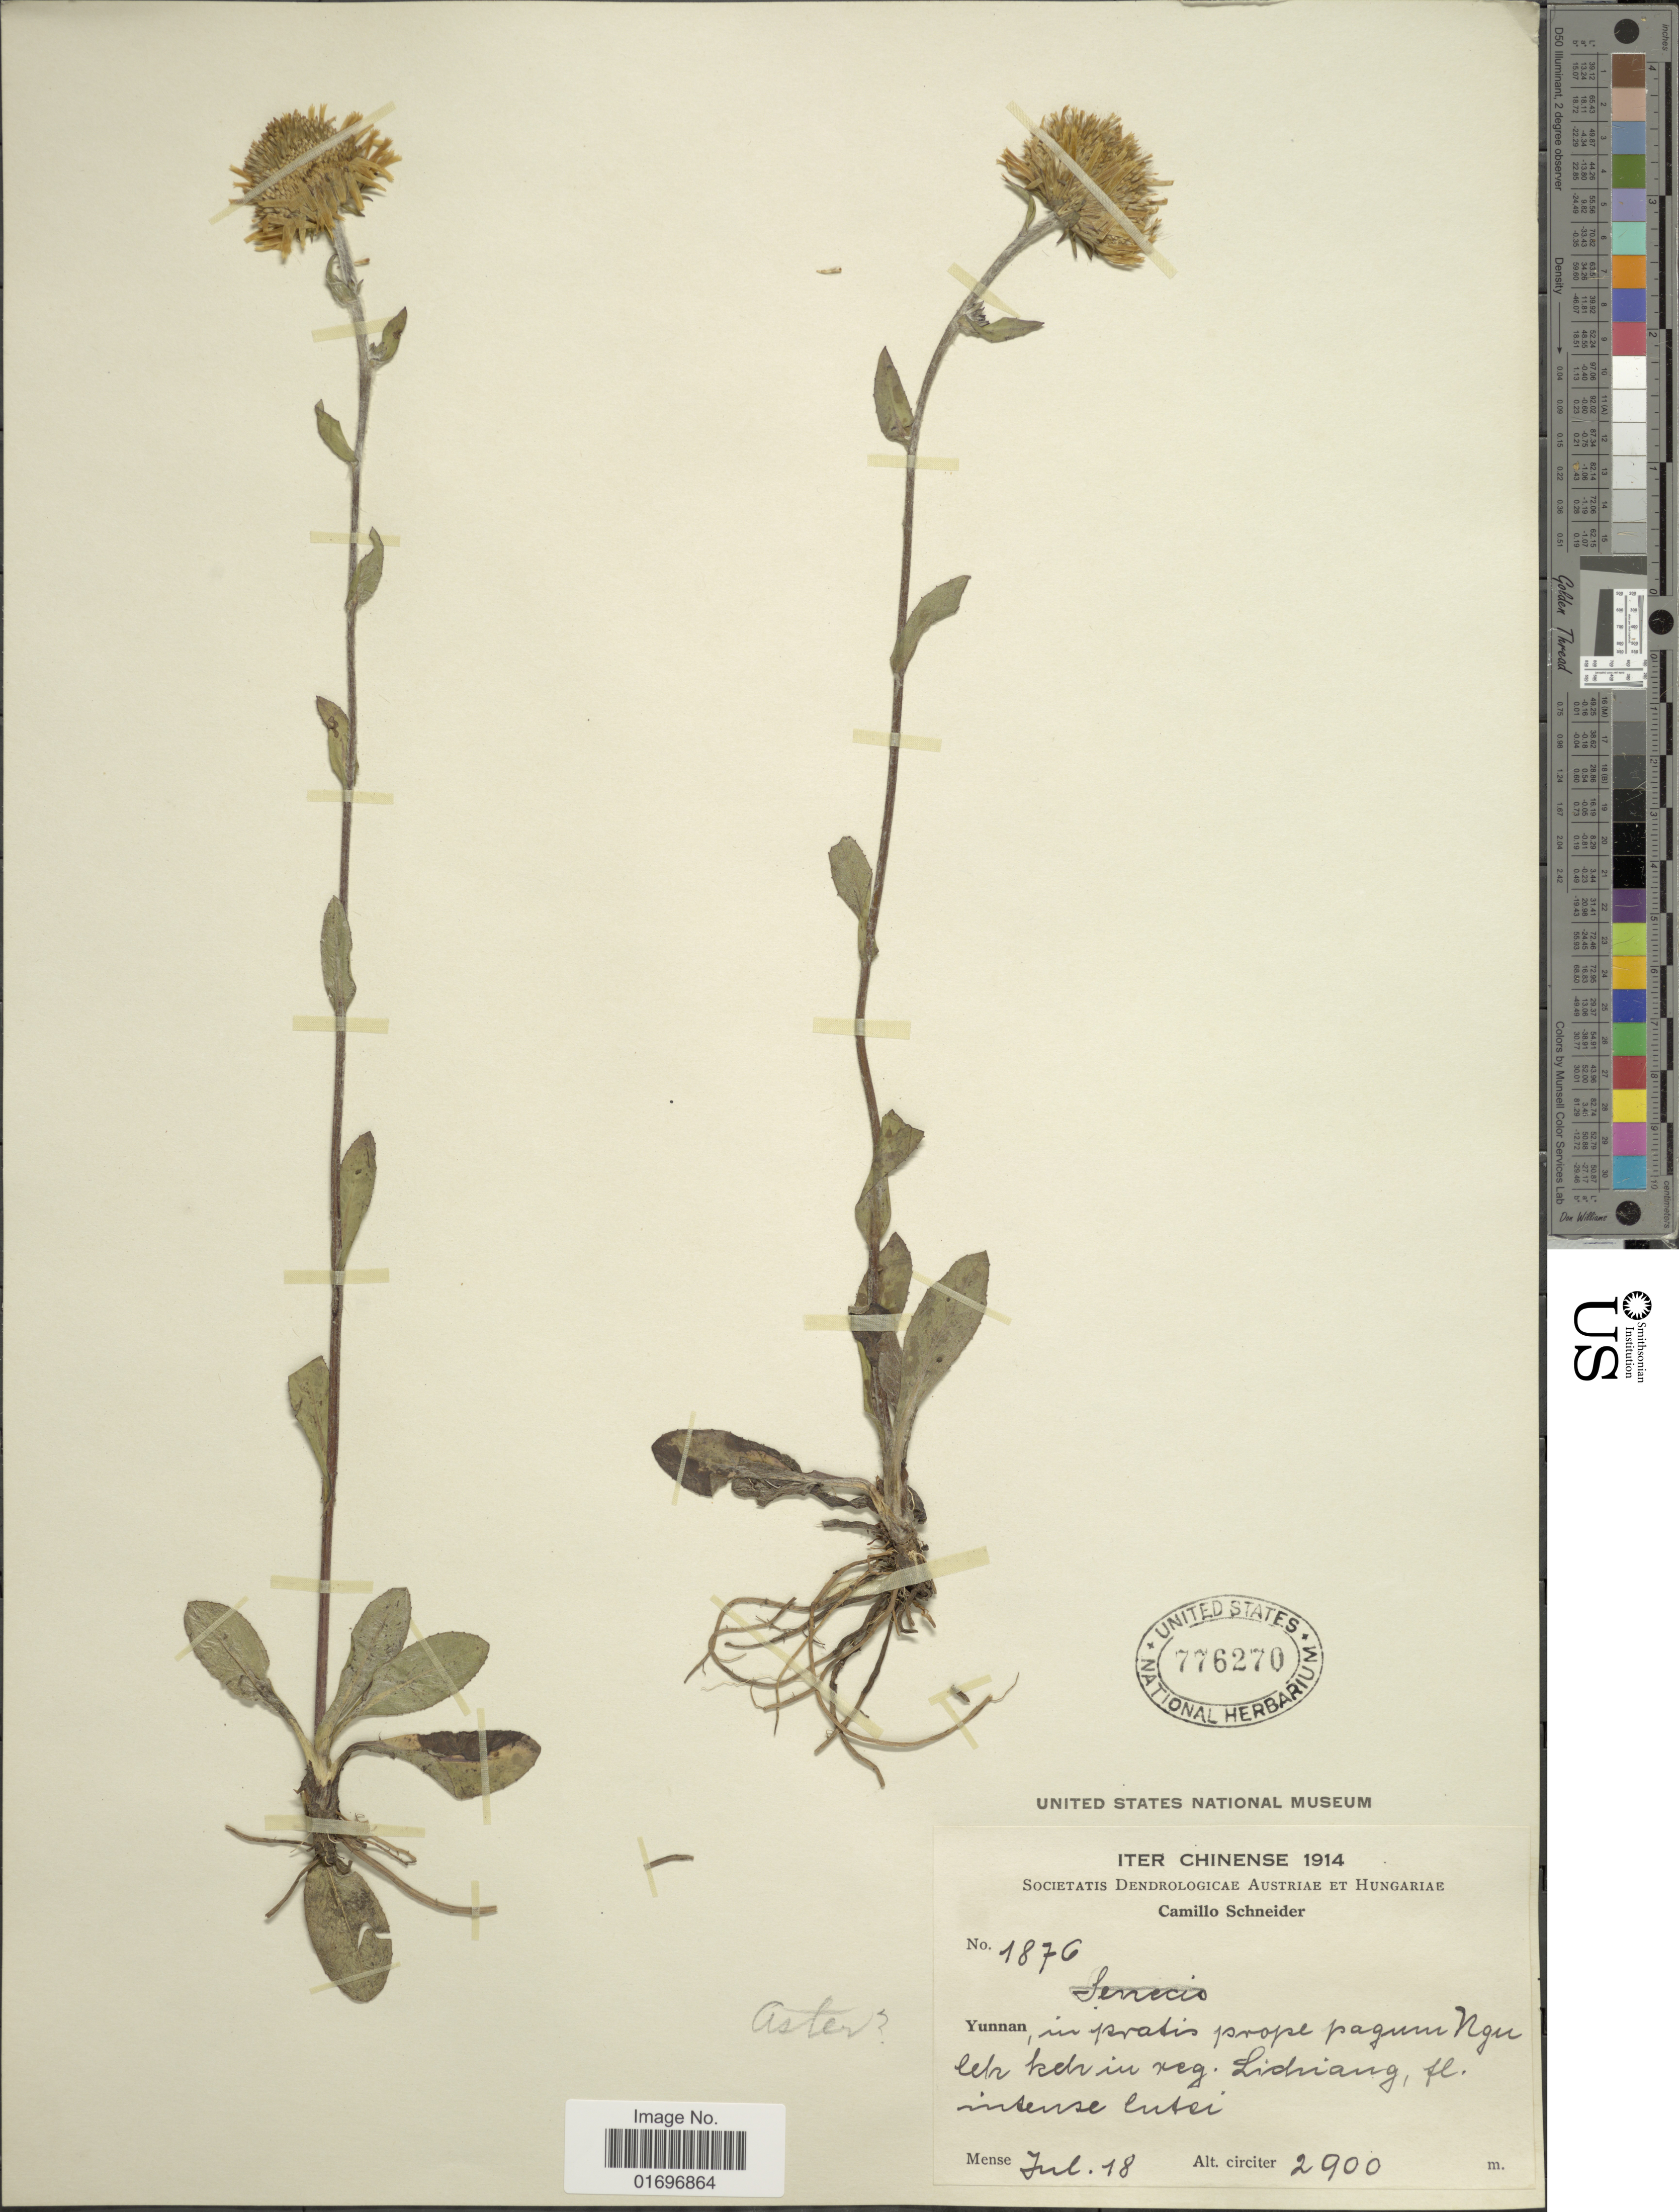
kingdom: Plantae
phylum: Tracheophyta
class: Magnoliopsida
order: Asterales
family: Asteraceae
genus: Aster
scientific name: Aster sp.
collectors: C. K. Schneider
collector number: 1876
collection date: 1914-07-18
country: China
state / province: Yunnan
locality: Yunnan, in pratis prope pagum Ngu lek keh in reg. Lidiang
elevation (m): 2900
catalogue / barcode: US 776270